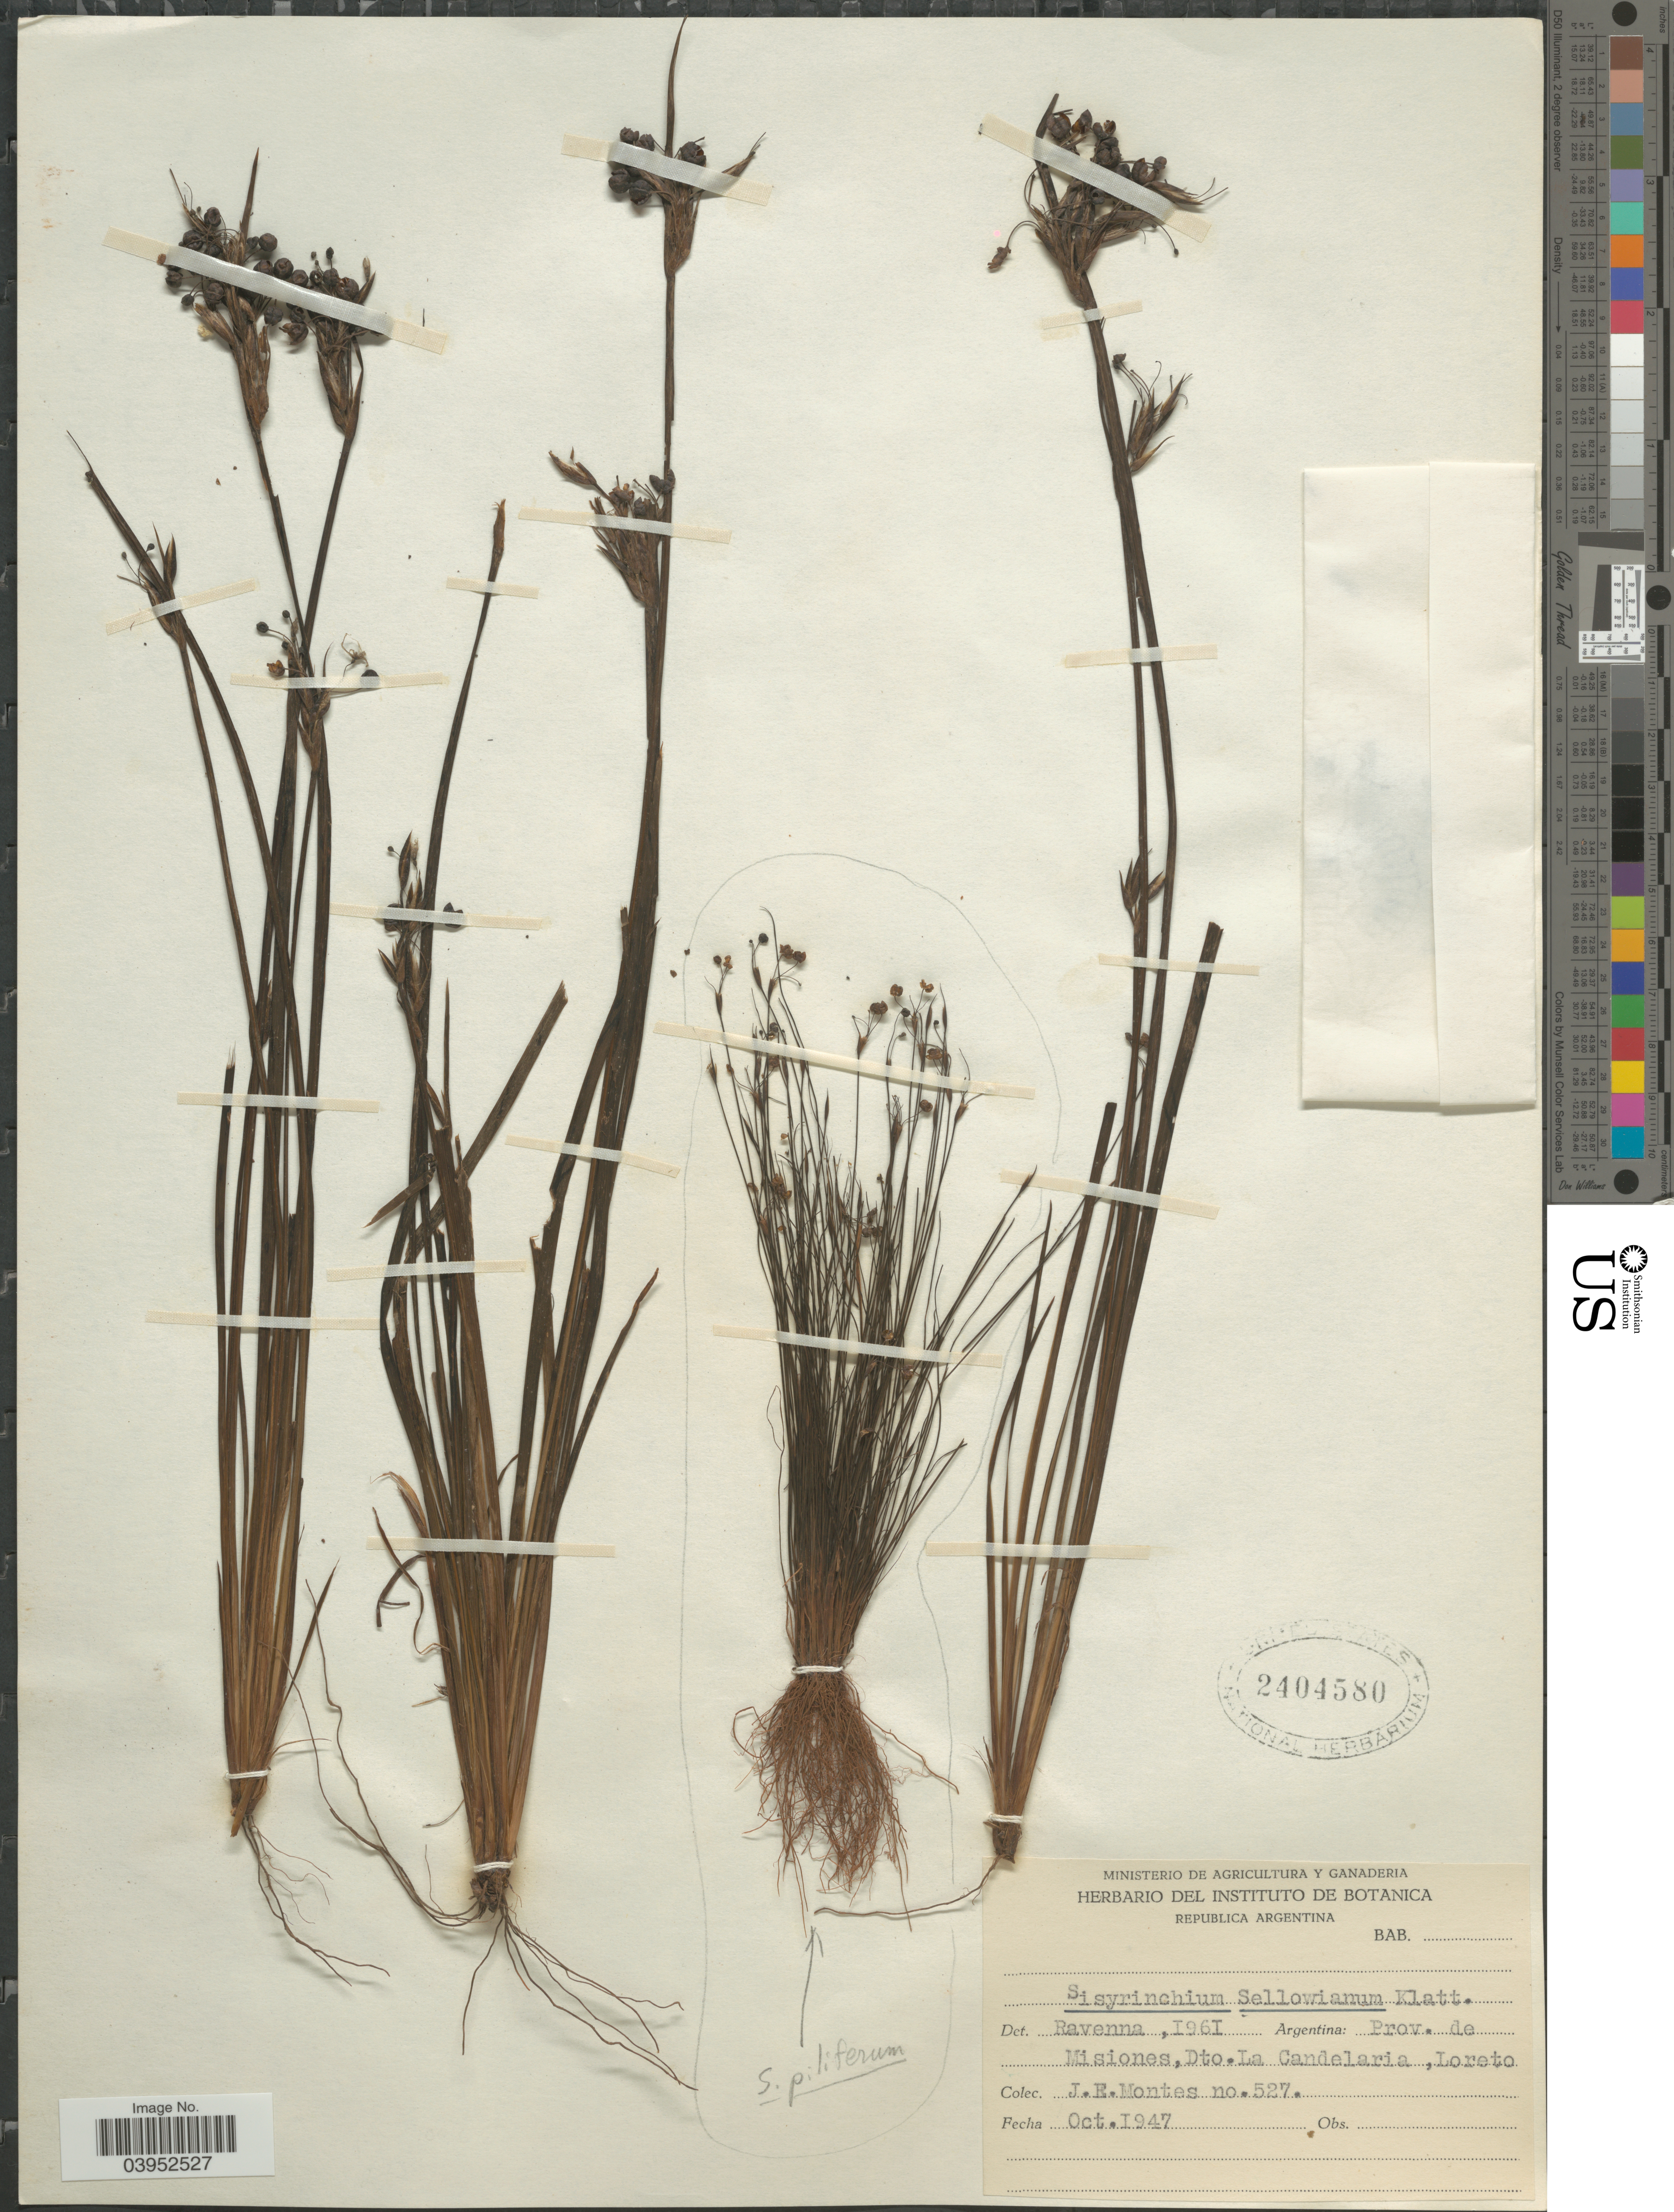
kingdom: Plantae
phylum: Tracheophyta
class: Liliopsida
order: Asparagales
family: Iridaceae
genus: Sisyrinchium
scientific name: Sisyrinchium sellowianum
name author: Klatt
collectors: J. E. Montes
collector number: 527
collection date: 1947-10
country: Argentina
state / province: Misiones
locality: Dto. La Candelaria, Loreto.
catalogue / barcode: US 2404580